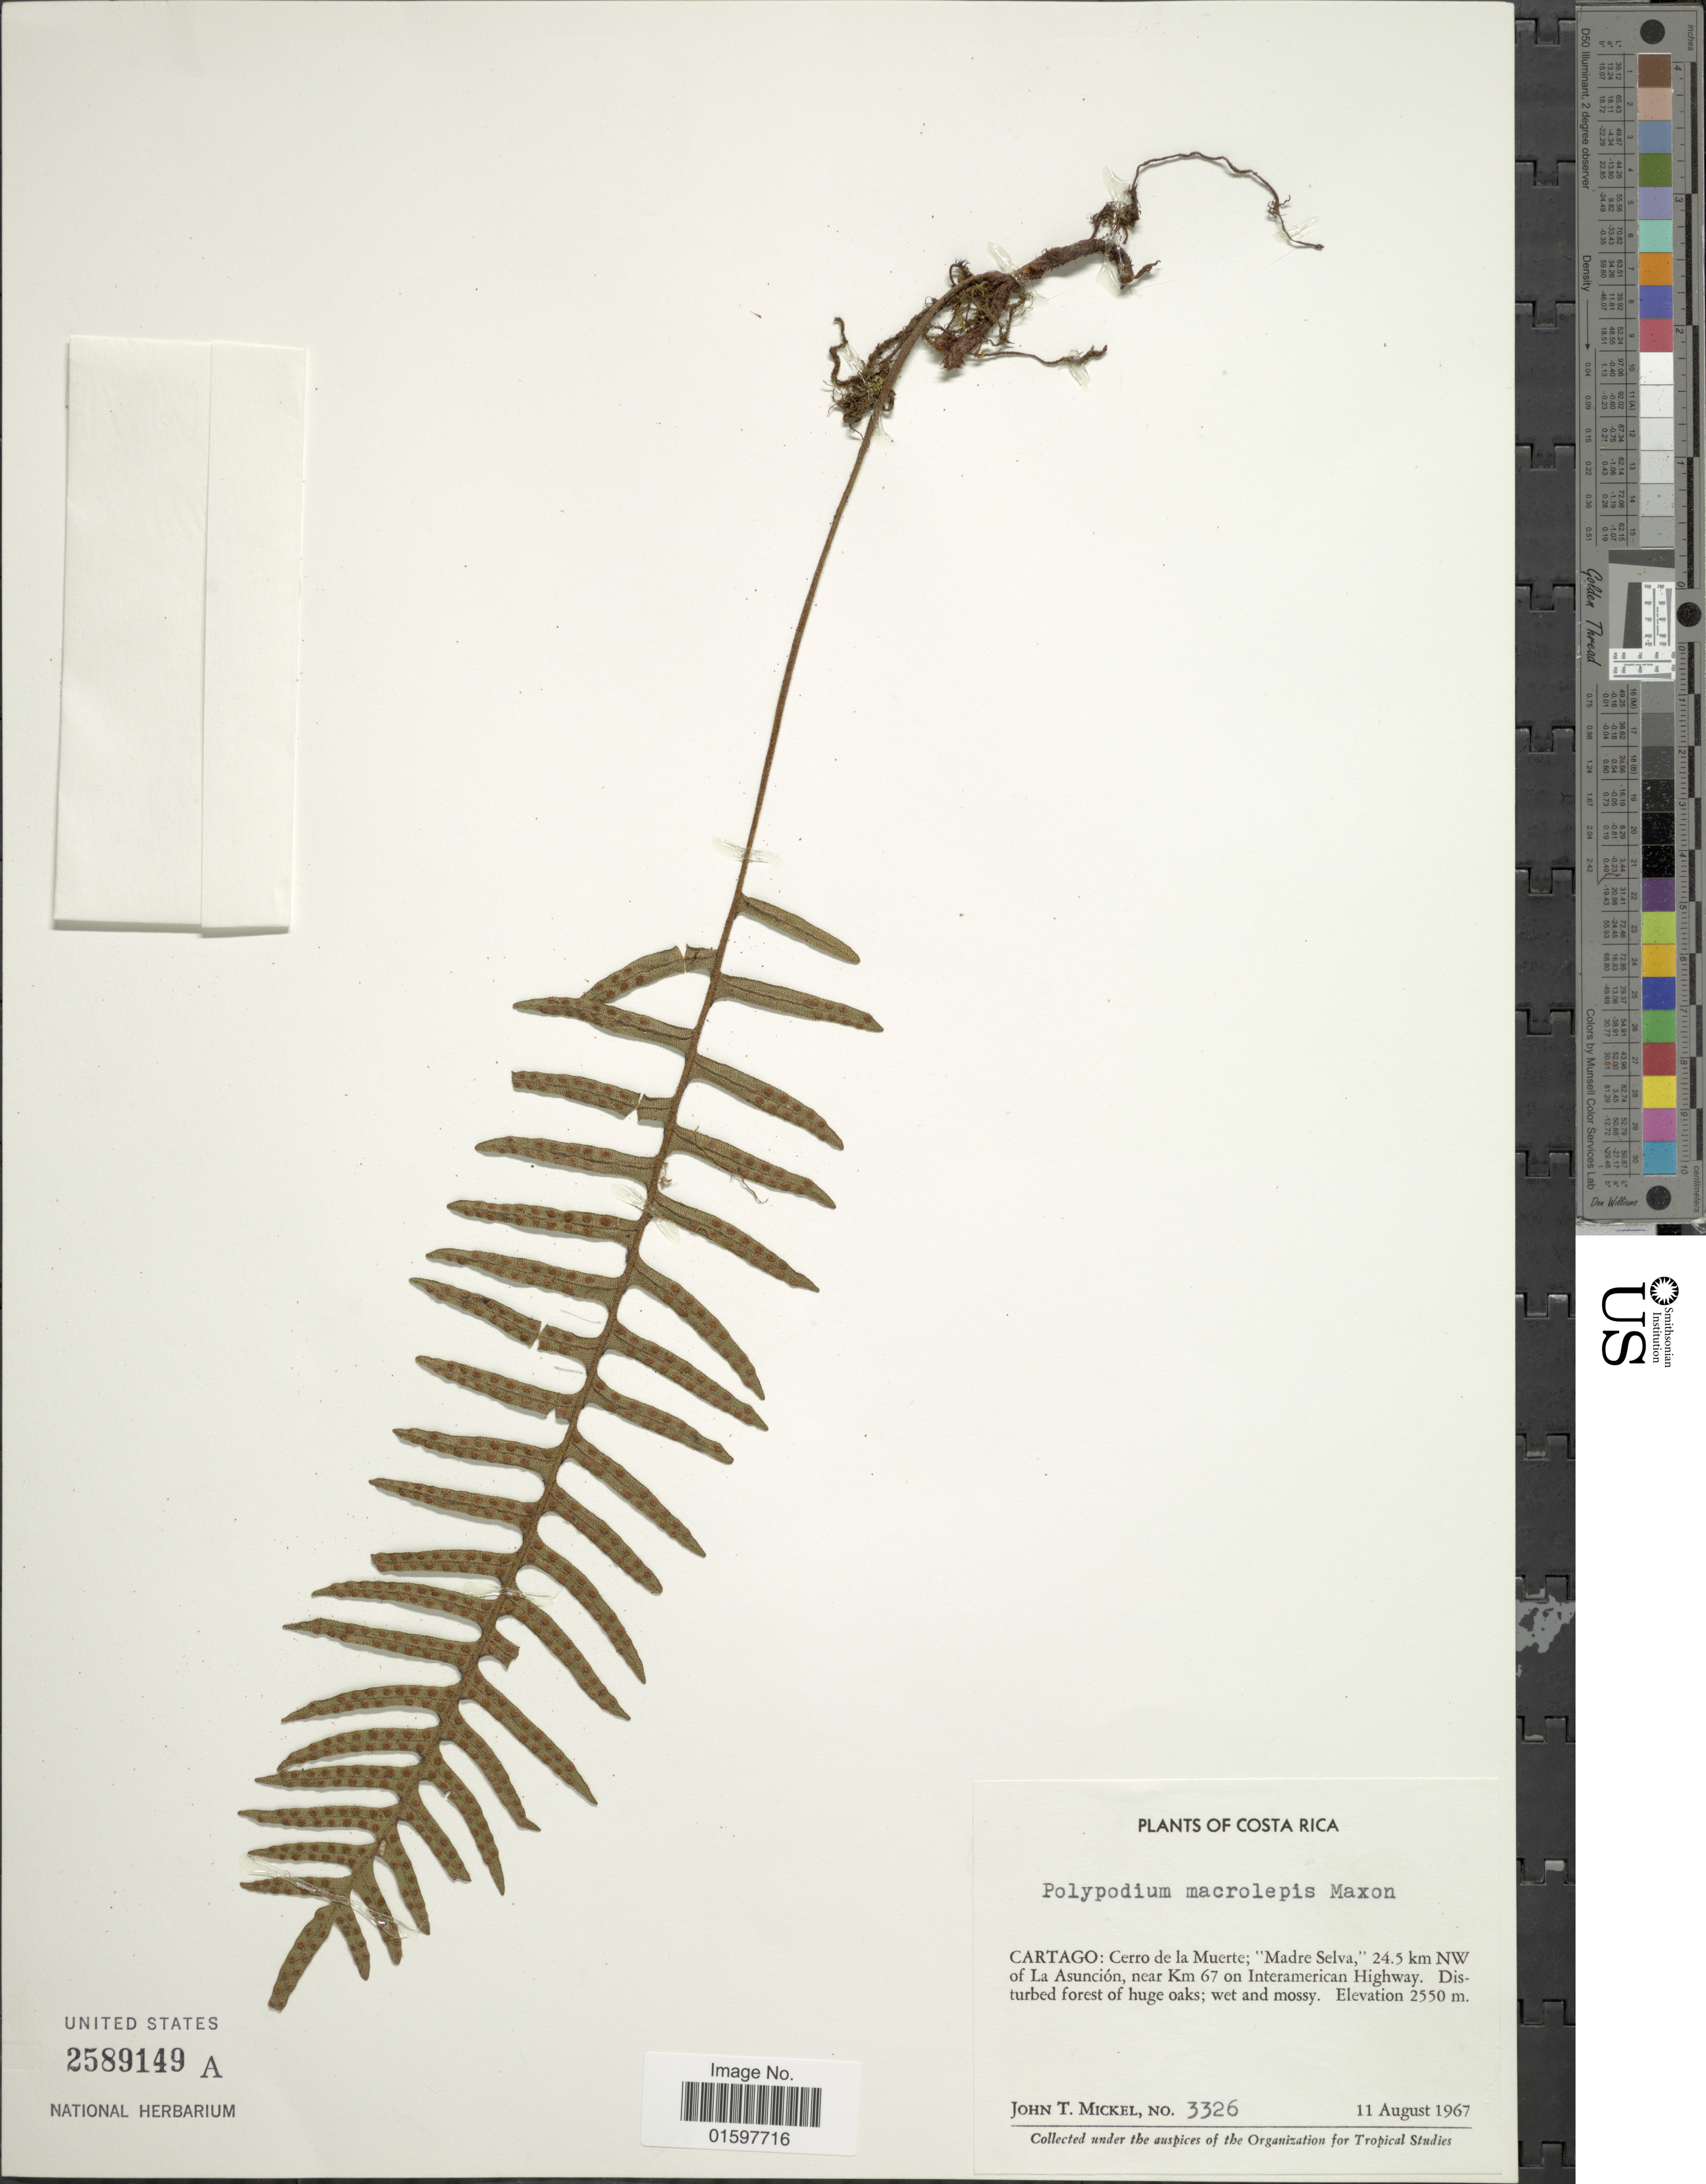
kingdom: Plantae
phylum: Tracheophyta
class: Polypodiopsida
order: Polypodiales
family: Polypodiaceae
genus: Pleopeltis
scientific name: Pleopeltis macrolepis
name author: (Maxon) A.R. Sm. & Tejero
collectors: J. T. Mickel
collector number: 3326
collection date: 1967-08-11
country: Costa Rica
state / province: Cartago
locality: Cerro de la Muerte; "Madre Selva, "24.5 km NW of La Asunción, near Km 67 on Interamerican Highway.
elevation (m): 2550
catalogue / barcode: US 2589149A